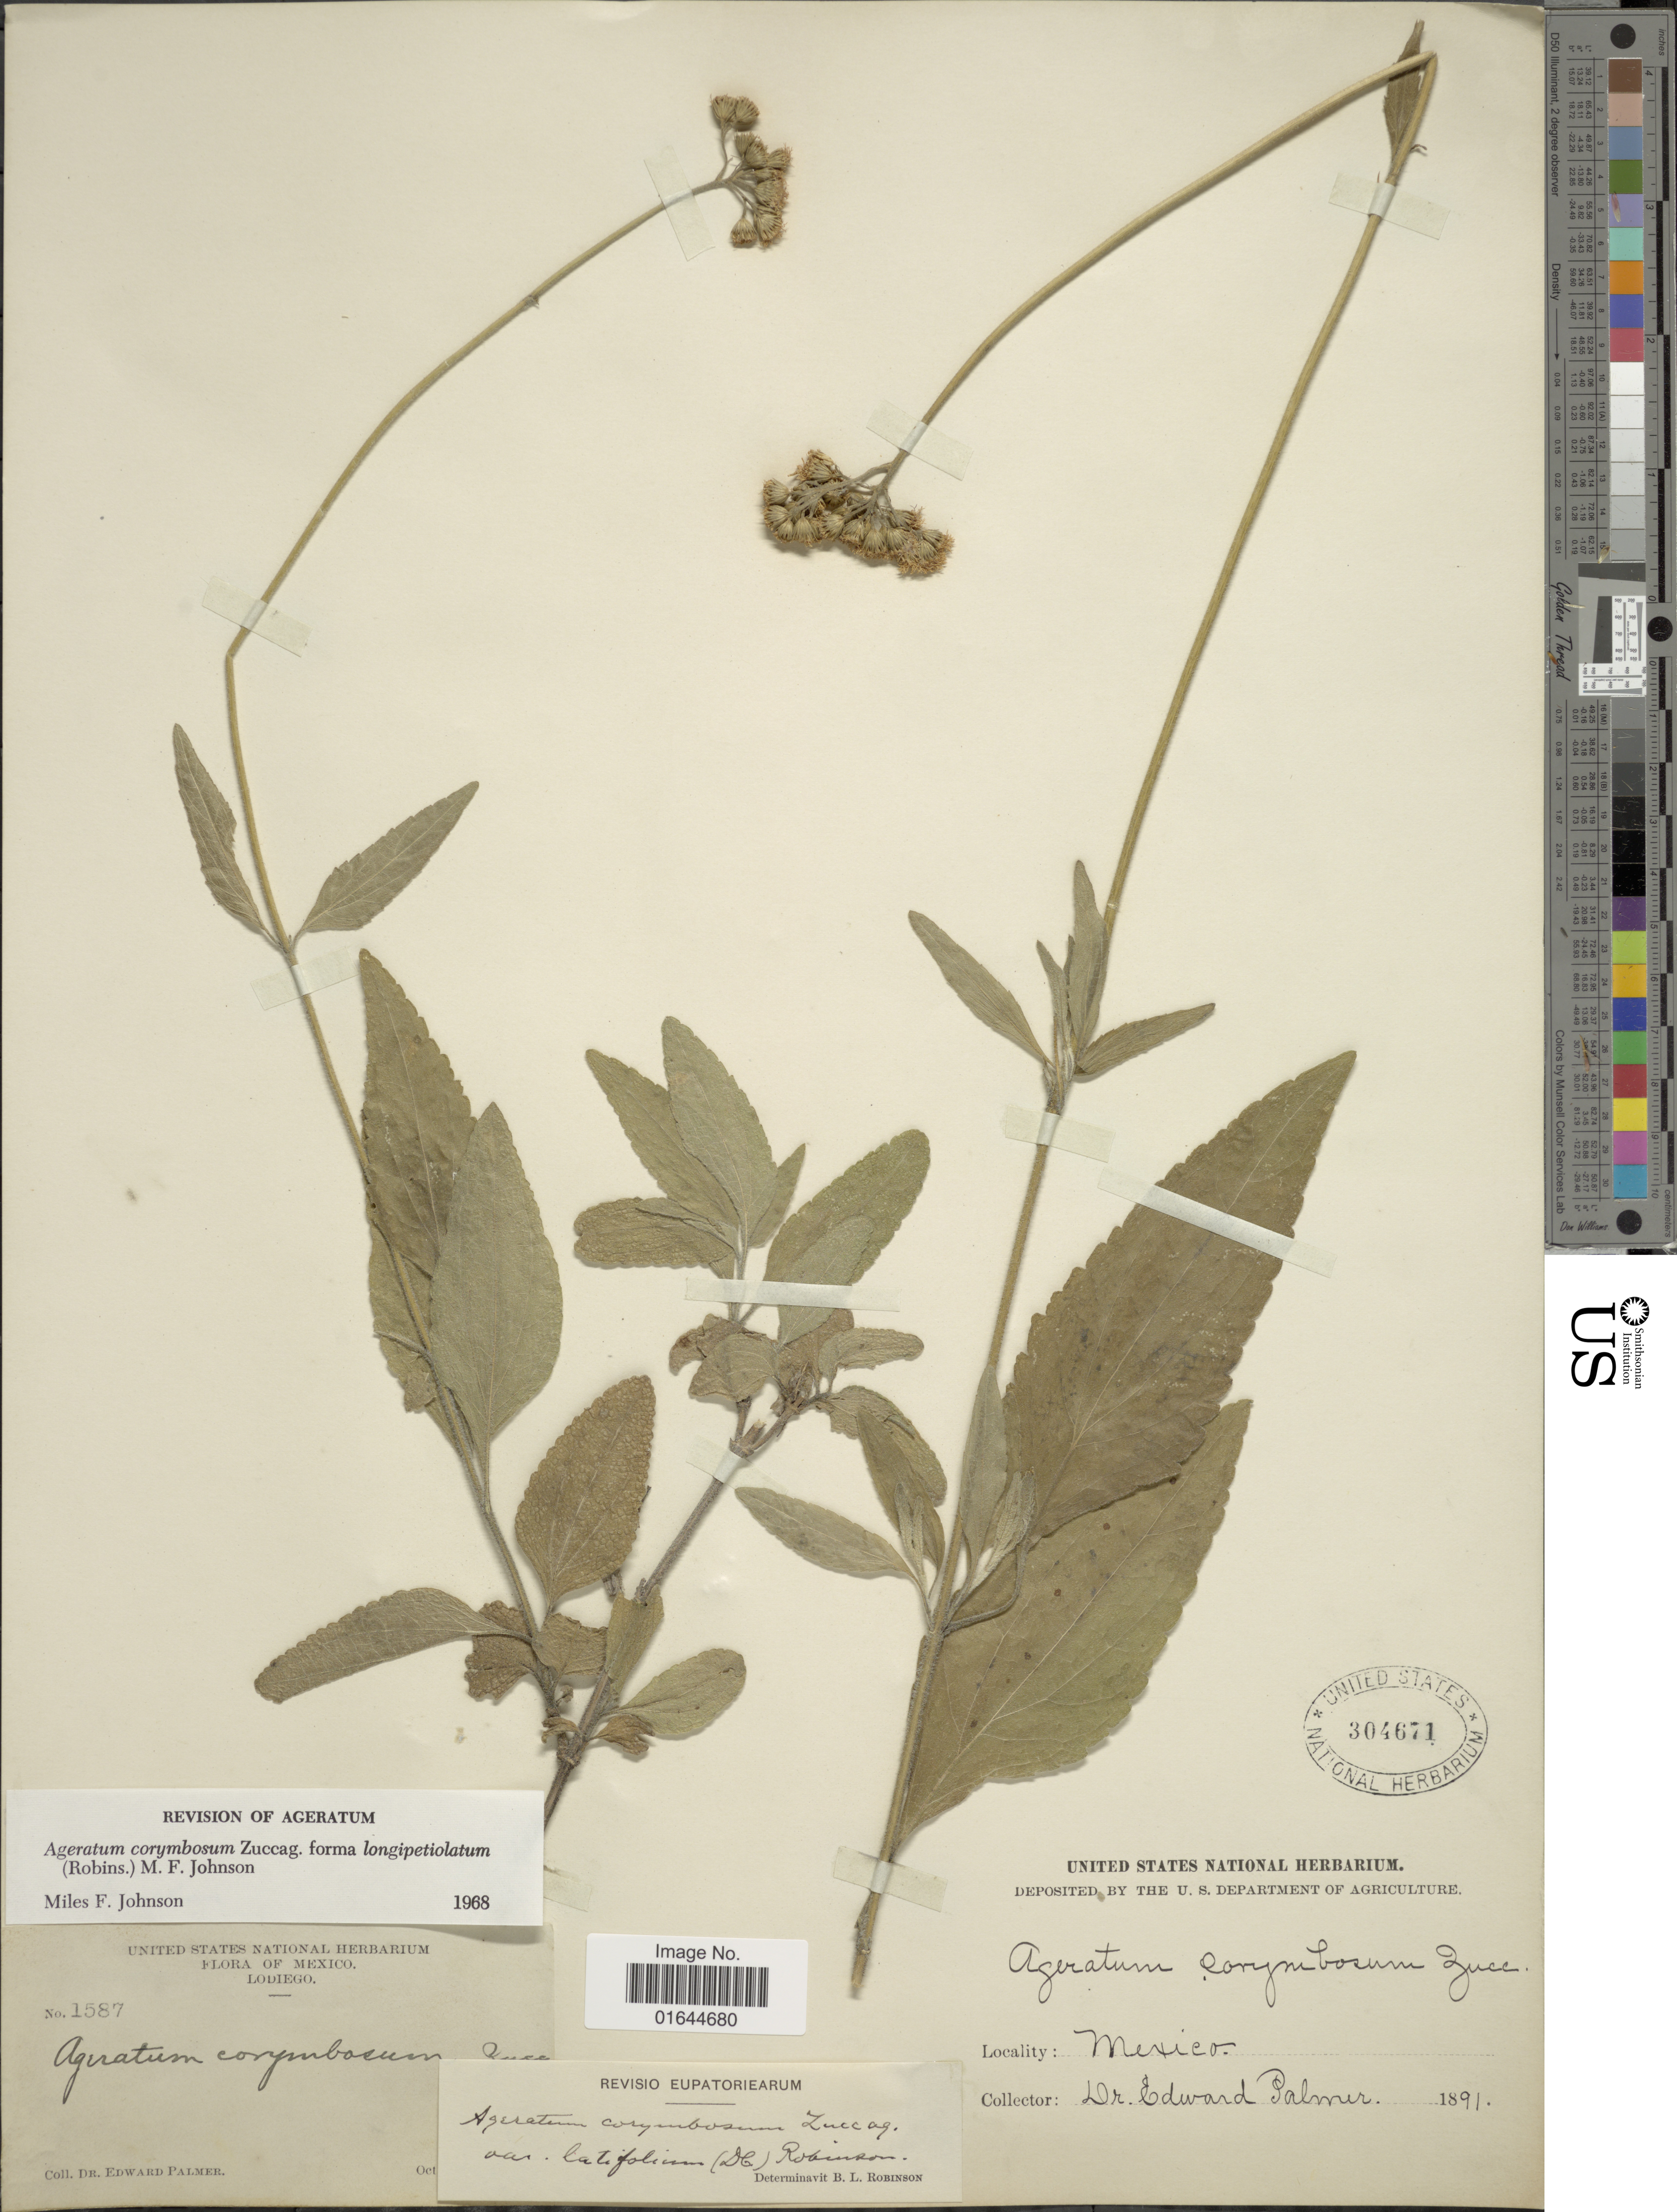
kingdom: Plantae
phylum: Tracheophyta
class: Magnoliopsida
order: Asterales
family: Asteraceae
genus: Ageratum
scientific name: Ageratum corymbosum f. longipetiolatum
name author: (B.L. Rob.) M.F. Johnson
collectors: E. Palmer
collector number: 1587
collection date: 1891-10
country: Mexico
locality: Mexico, Lodiego.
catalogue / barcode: US 304671